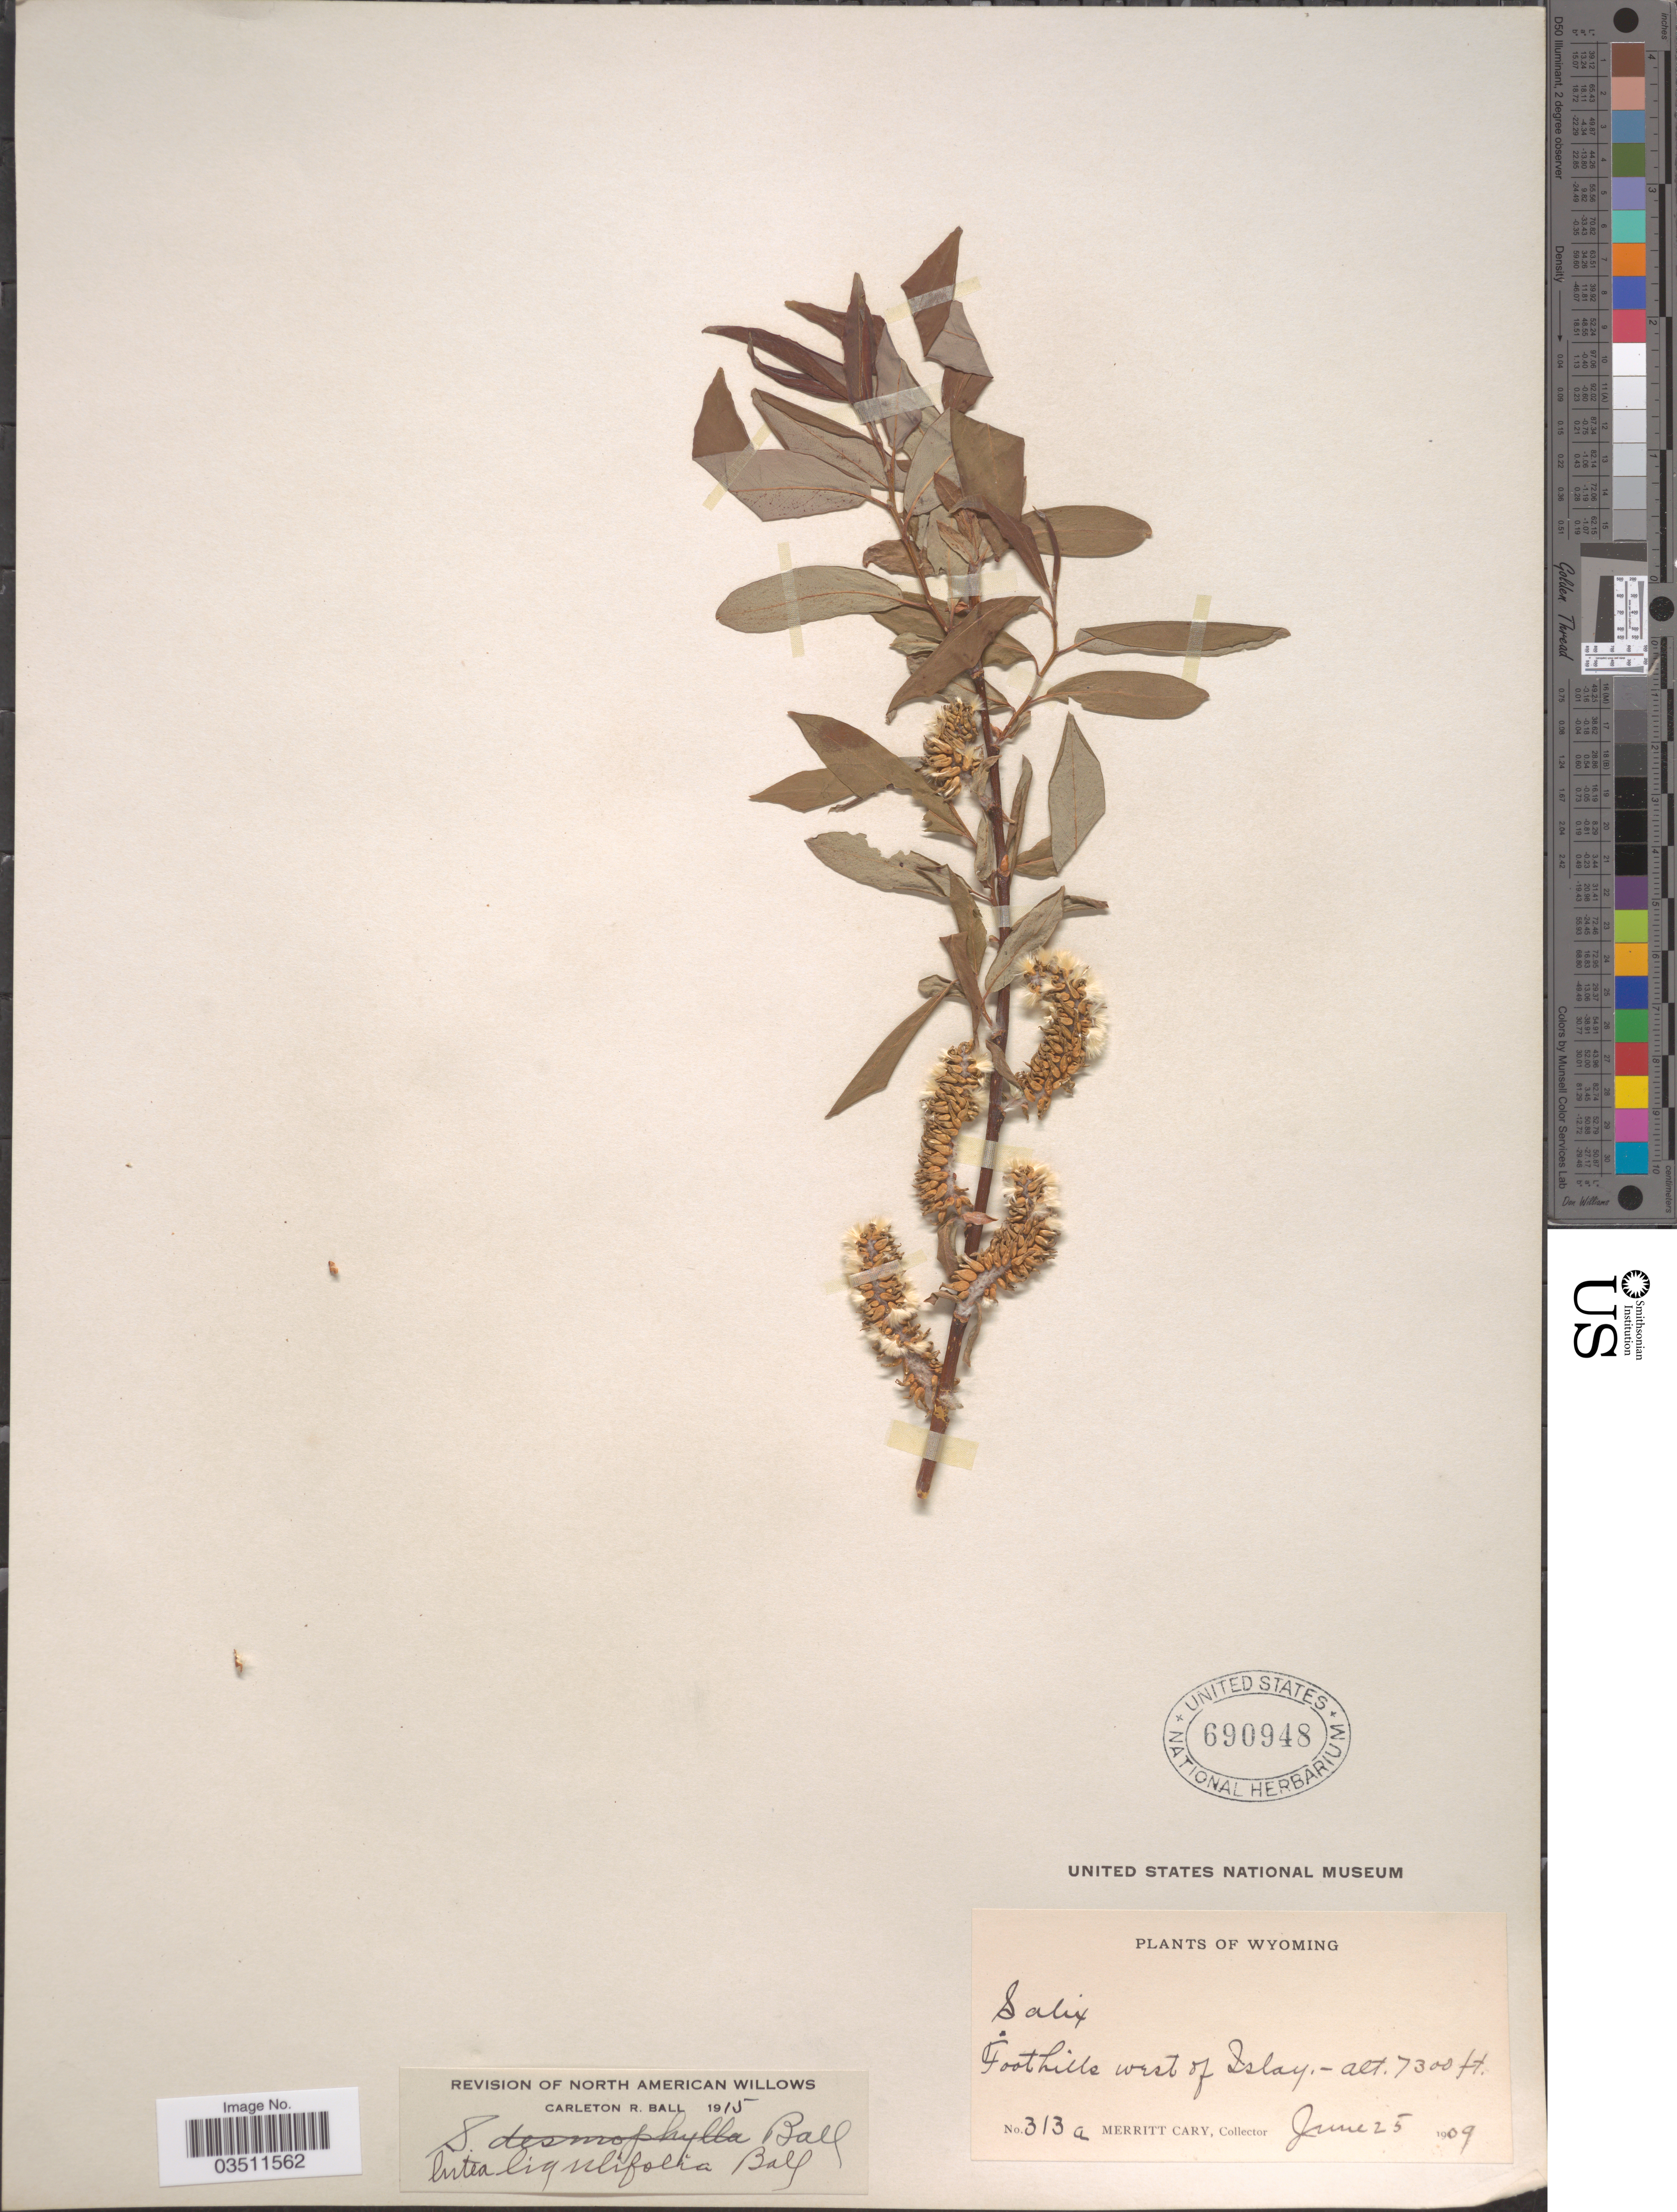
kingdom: Plantae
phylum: Tracheophyta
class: Magnoliopsida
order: Malpighiales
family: Salicaceae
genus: Salix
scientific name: Salix ligulifolia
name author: (C.R. Ball) C.R. Ball ex C.K. Schneid.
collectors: M. Cary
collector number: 313a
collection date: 1909-06-25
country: United States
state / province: Wyoming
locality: Foothills west of Islay.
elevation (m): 2225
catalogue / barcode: US 690948